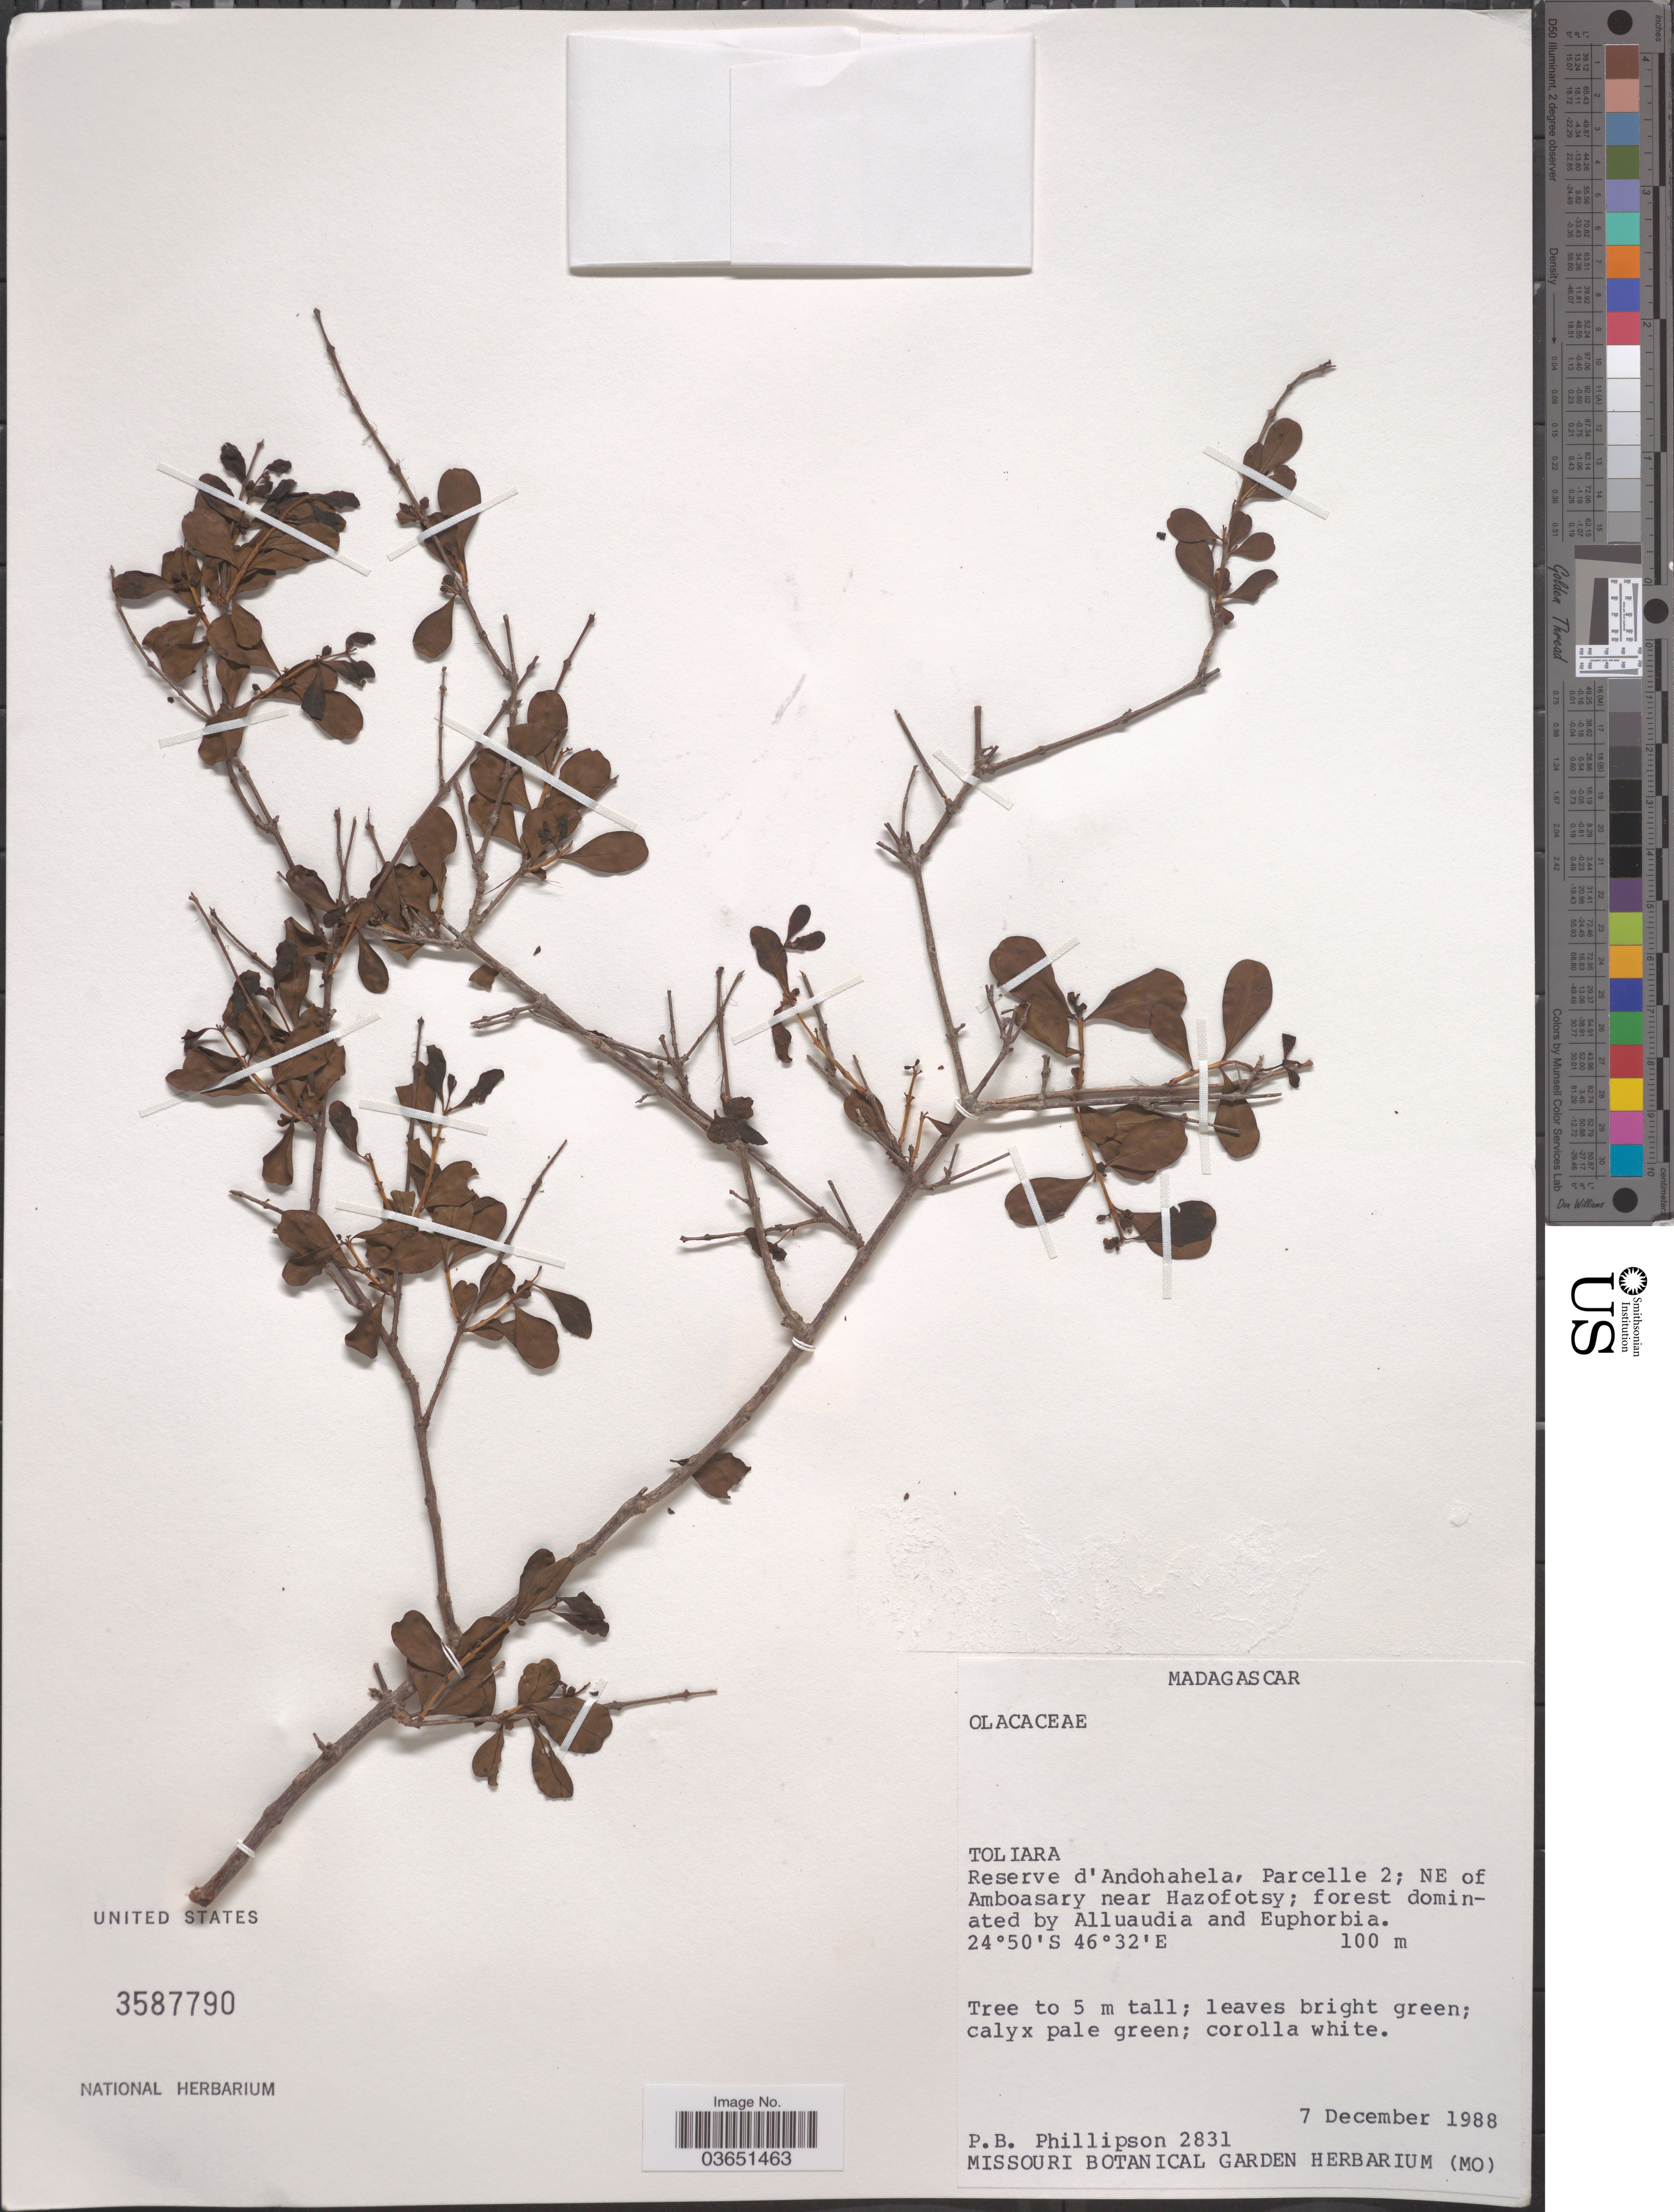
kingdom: Plantae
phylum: Tracheophyta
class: Magnoliopsida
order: Santalales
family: Olacaceae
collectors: P. B. Phillipson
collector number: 2831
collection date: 1988-12-07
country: Madagascar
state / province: Anosy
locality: Reserve d'Andohahela, Parcelle 2; NE of Amboasary near Hazofotsy.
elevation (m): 100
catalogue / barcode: US 3587790